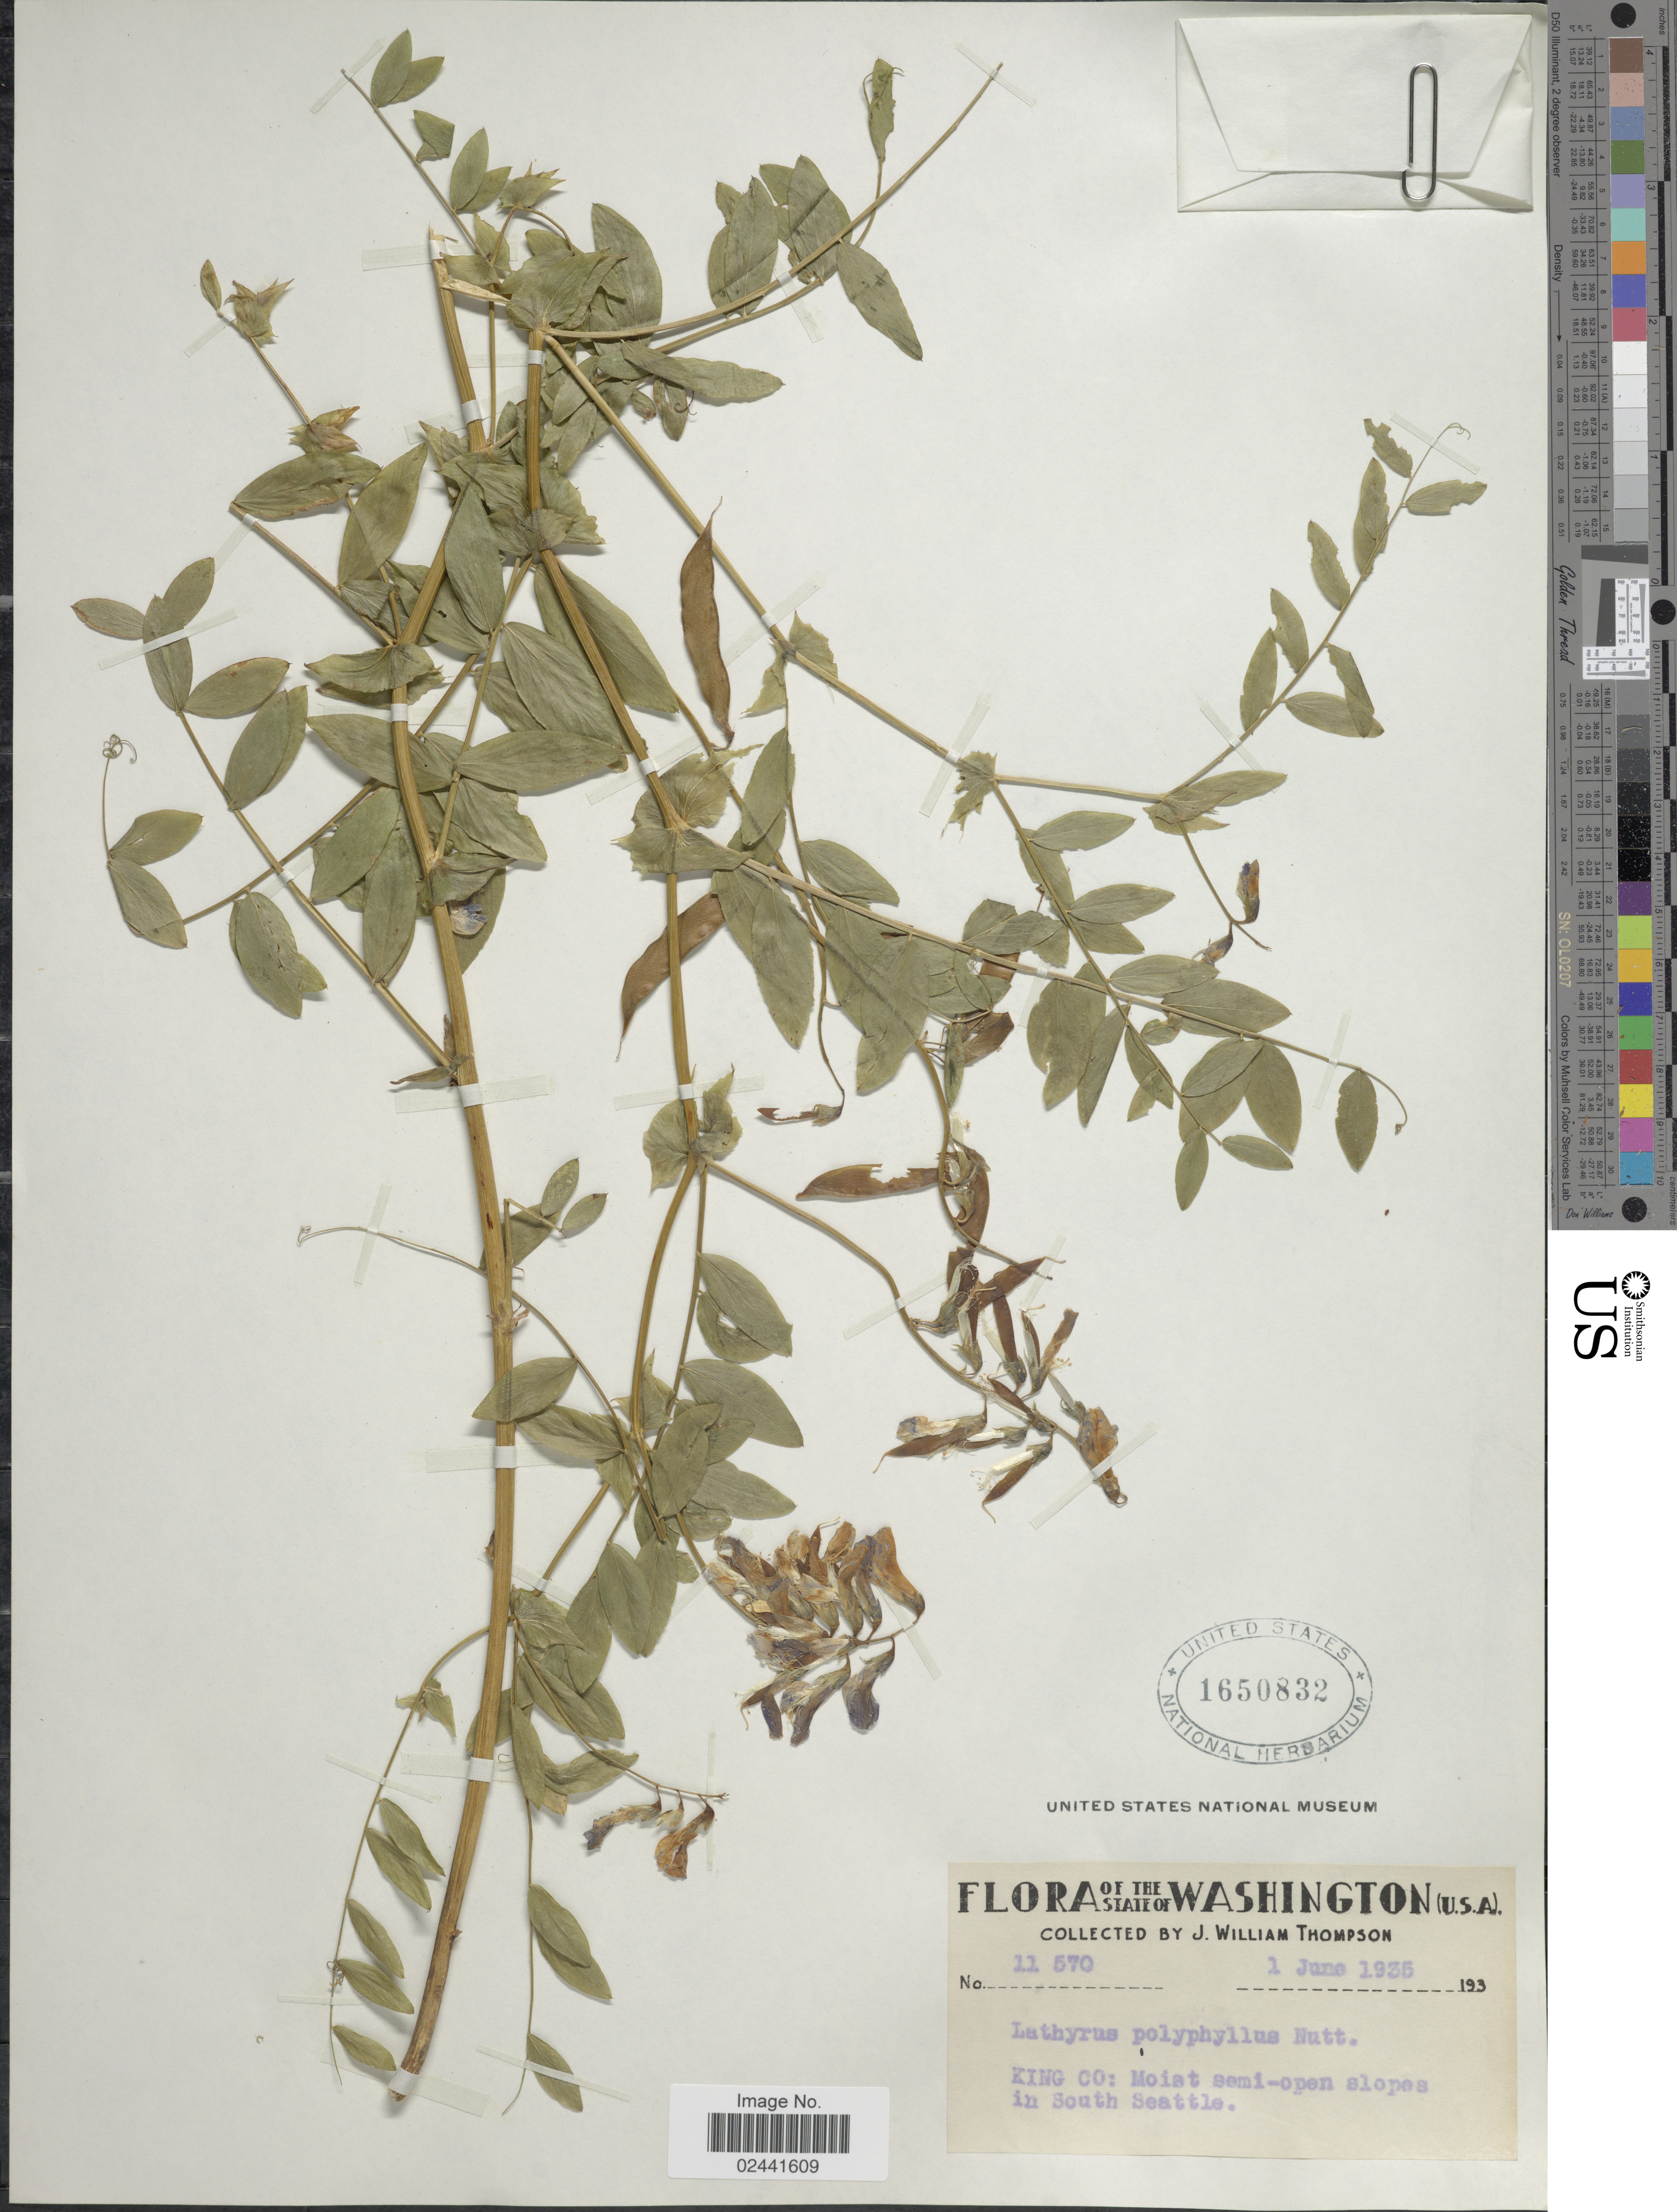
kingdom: Plantae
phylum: Tracheophyta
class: Magnoliopsida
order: Fabales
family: Fabaceae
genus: Lathyrus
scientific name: Lathyrus polyphyllus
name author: Nutt.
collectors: J. W. Thompson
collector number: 11570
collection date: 1935-06-01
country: United States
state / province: Washington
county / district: King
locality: King Co: Moist semi-open slopes in South Seattle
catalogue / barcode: US 1650832